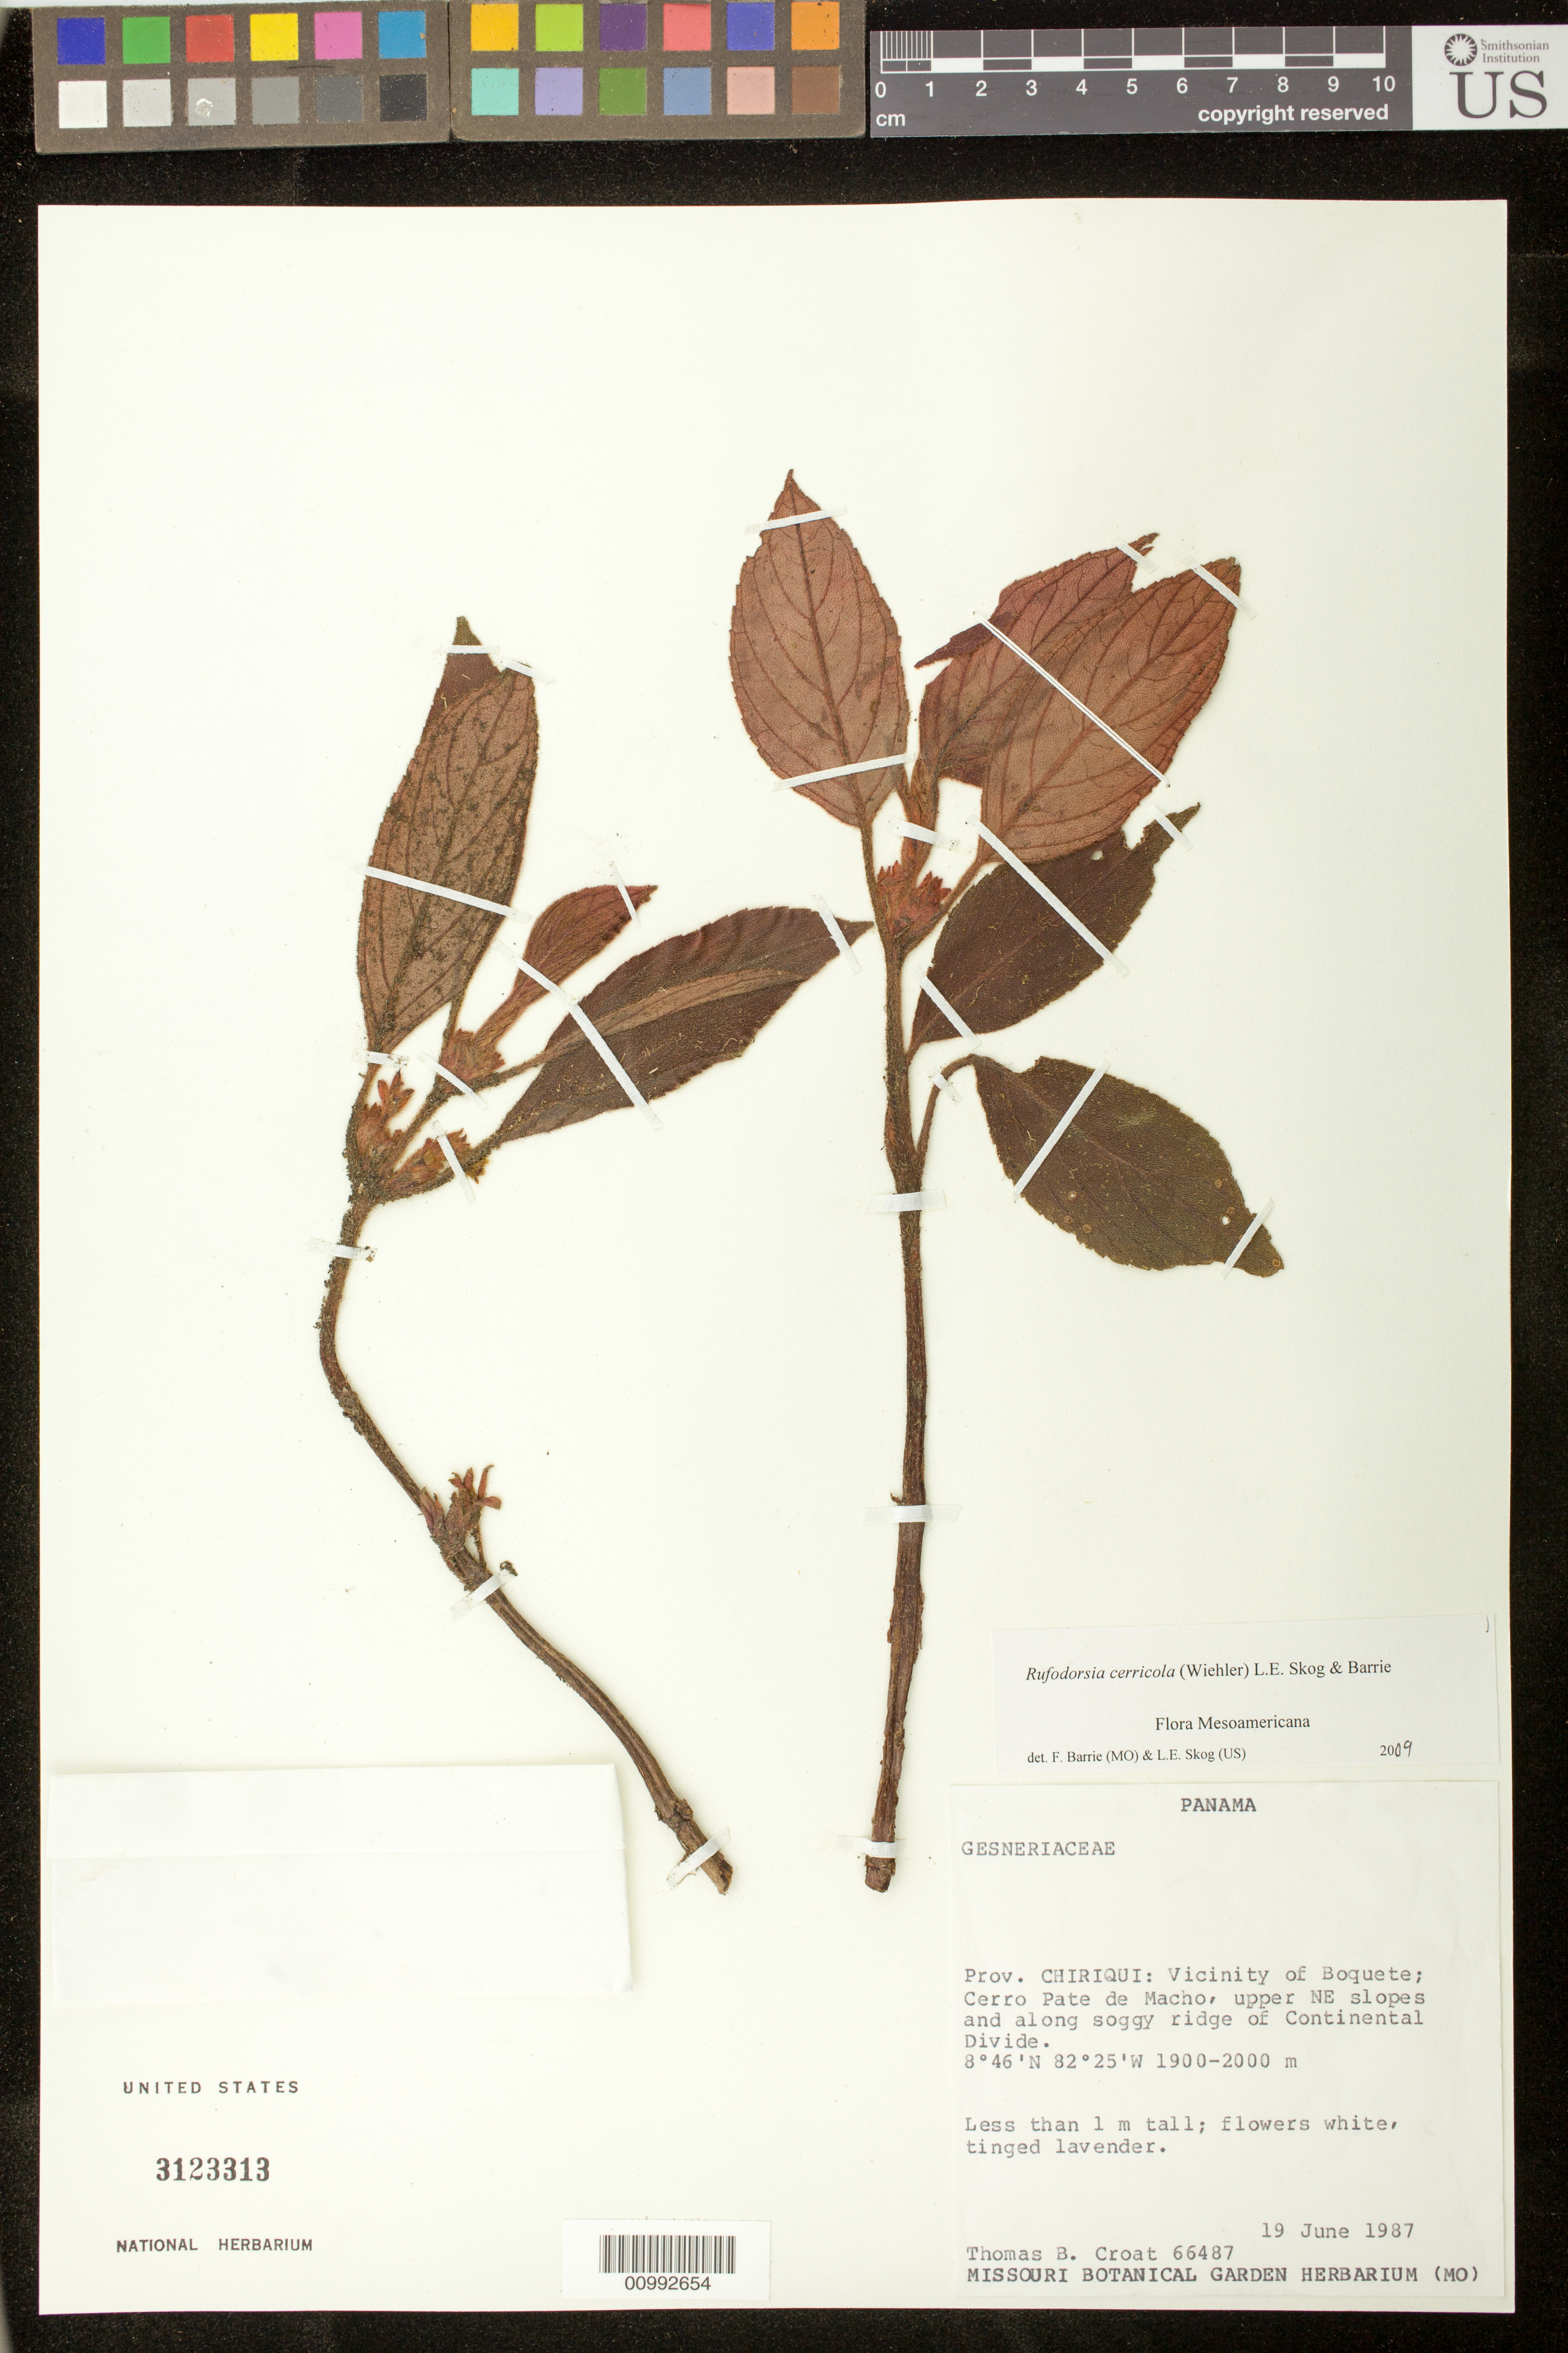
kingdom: Plantae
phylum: Tracheophyta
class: Magnoliopsida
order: Lamiales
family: Gesneriaceae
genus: Rufodorsia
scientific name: Rufodorsia cerricola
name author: (Wiehler) Kriebel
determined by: Barrie, F. R.; Skog, Laurence E.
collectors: T. B. Croat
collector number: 66487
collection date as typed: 19 Jun 1987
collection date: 1987-06-19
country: Panama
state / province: Chiriquí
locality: Prov. Chiriqui: vicinity of Boquete, Cerro Pate de Macho, upper NE slopes and along soggy ridge of continental divide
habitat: Upper NE slopes and along soggy ridge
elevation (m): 1900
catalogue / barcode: US 3123313